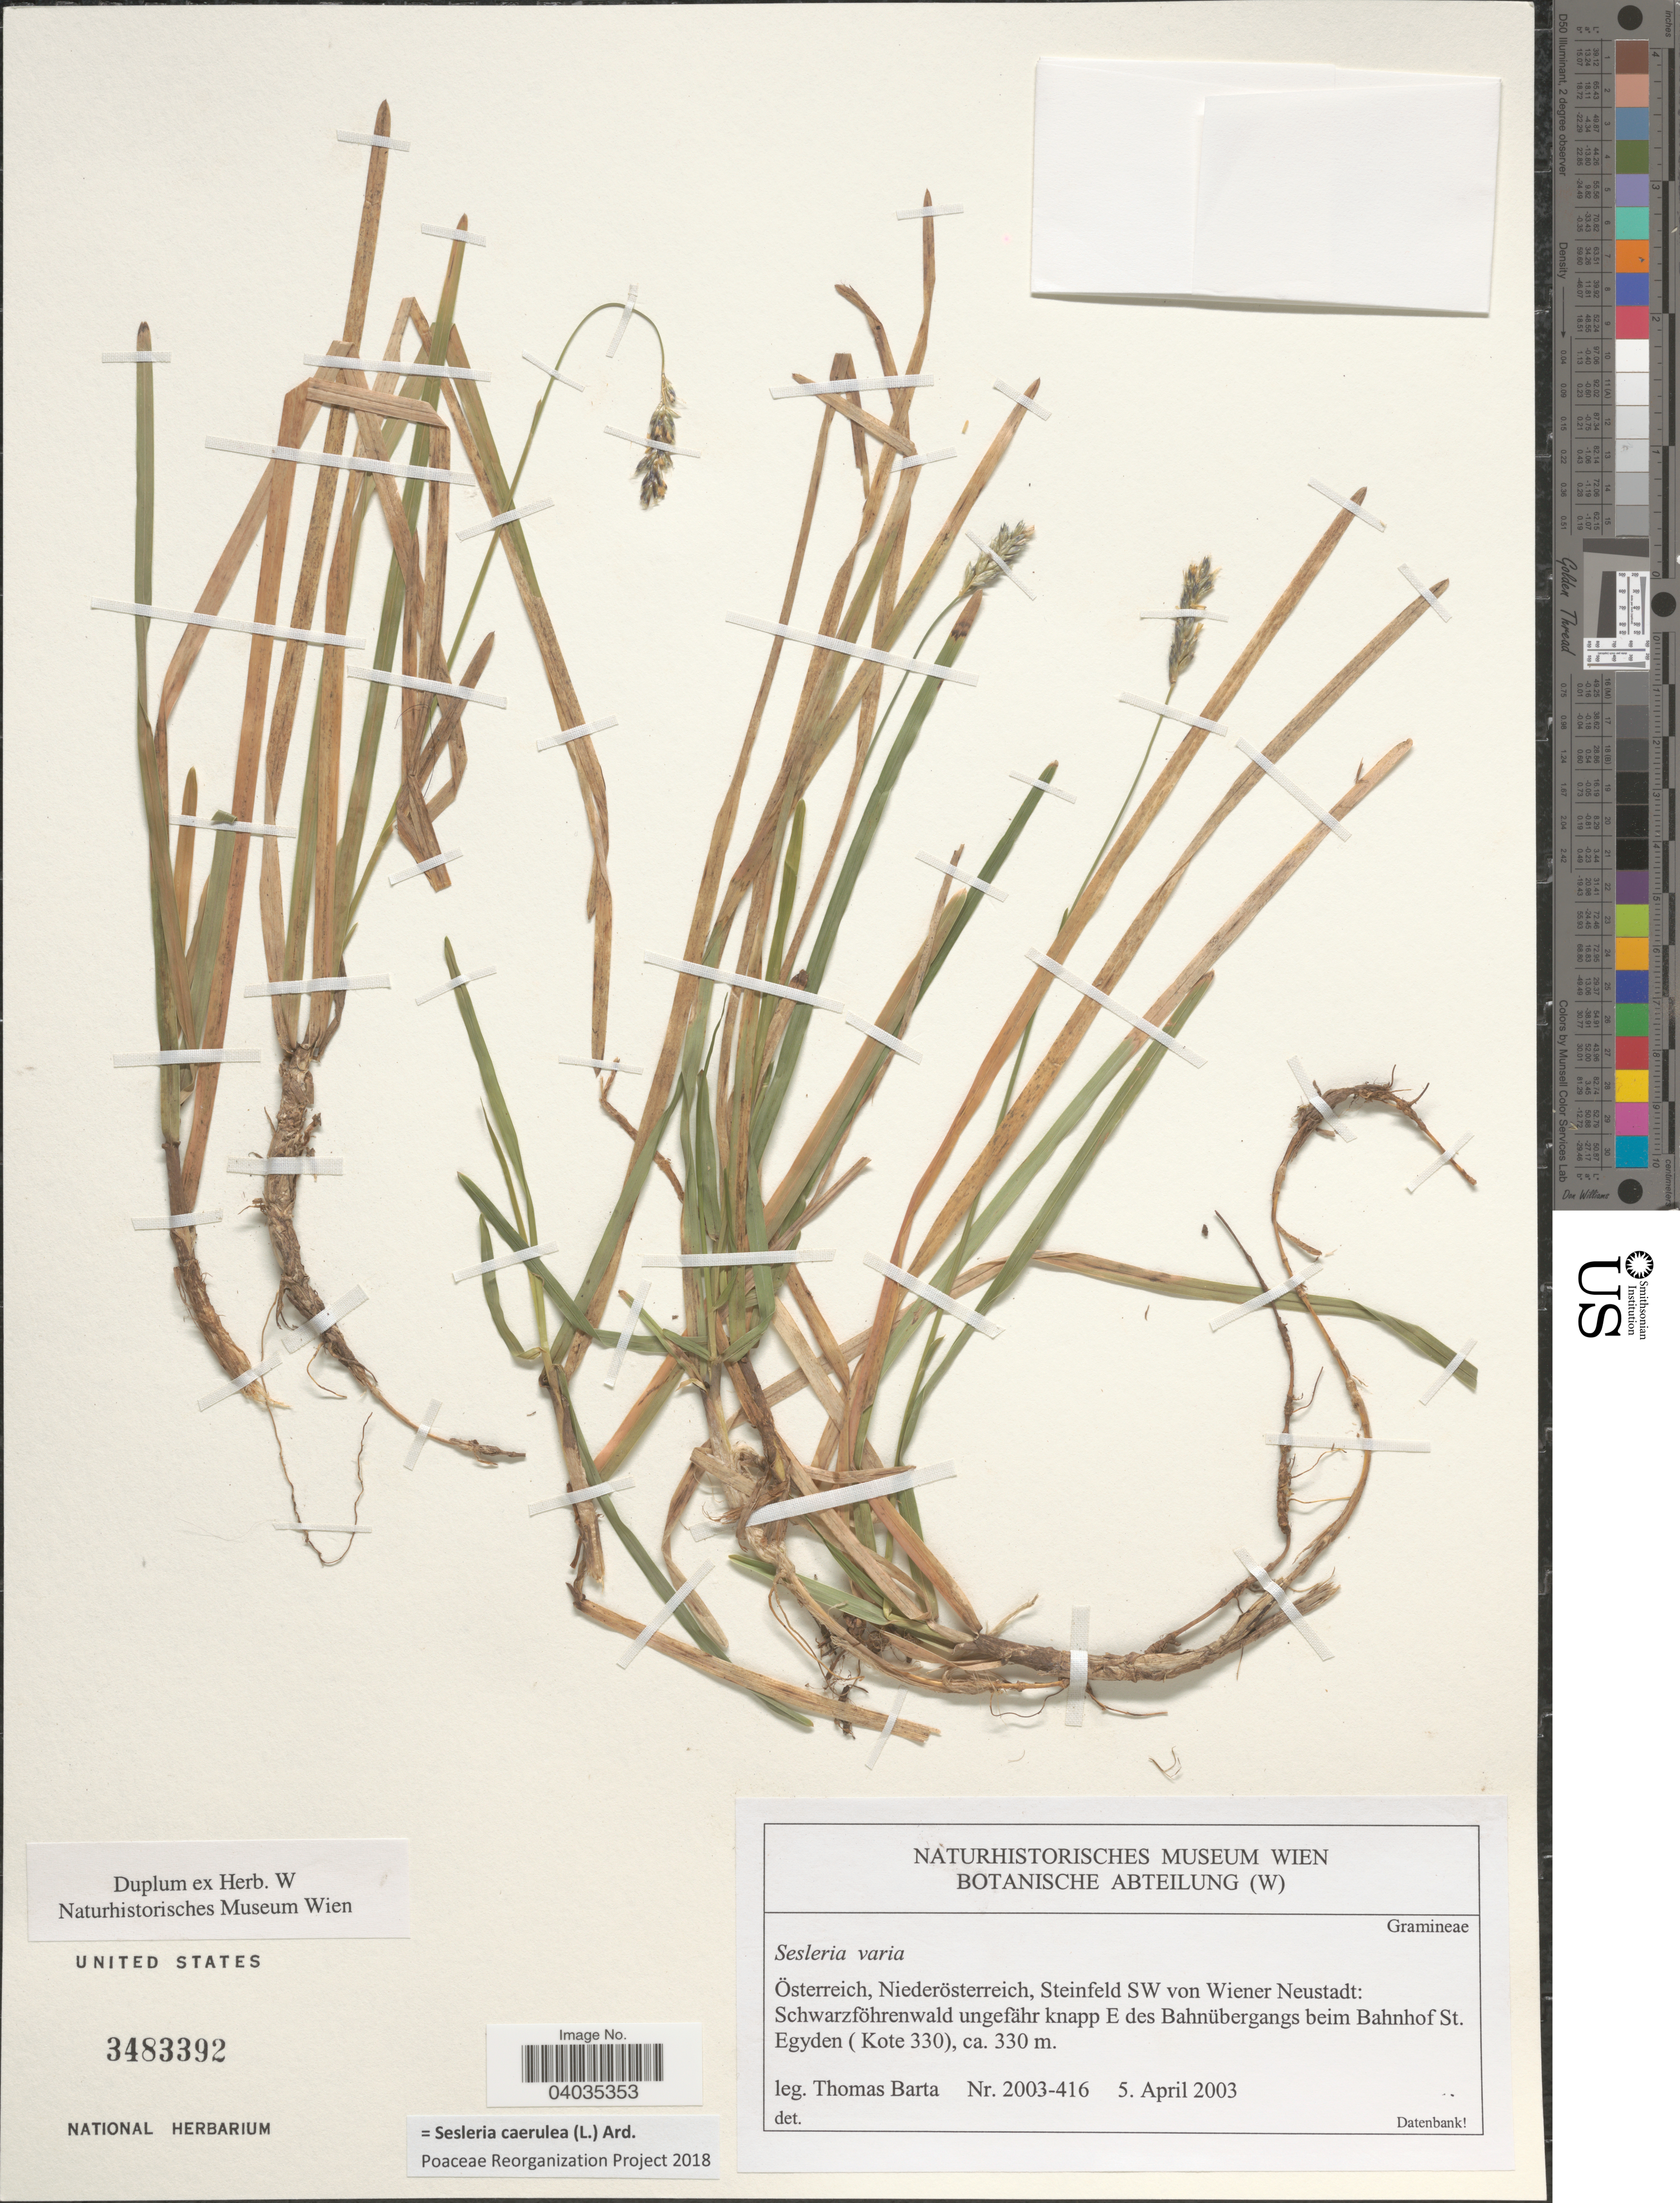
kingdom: Plantae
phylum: Tracheophyta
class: Liliopsida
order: Poales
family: Poaceae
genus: Sesleria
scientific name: Sesleria caerulea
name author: (L.) Ard.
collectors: T. Barta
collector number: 2003-416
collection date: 2003-04-05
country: Austria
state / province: Niederosterreich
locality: Österreich, Steinfeld SW von Wiener Neustadt: Schwarzföhrenwald ungefähr knapp E des Bahnübergangs beim Bahnhof St. Egyden (Kote 330).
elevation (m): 330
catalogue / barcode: US 3483392